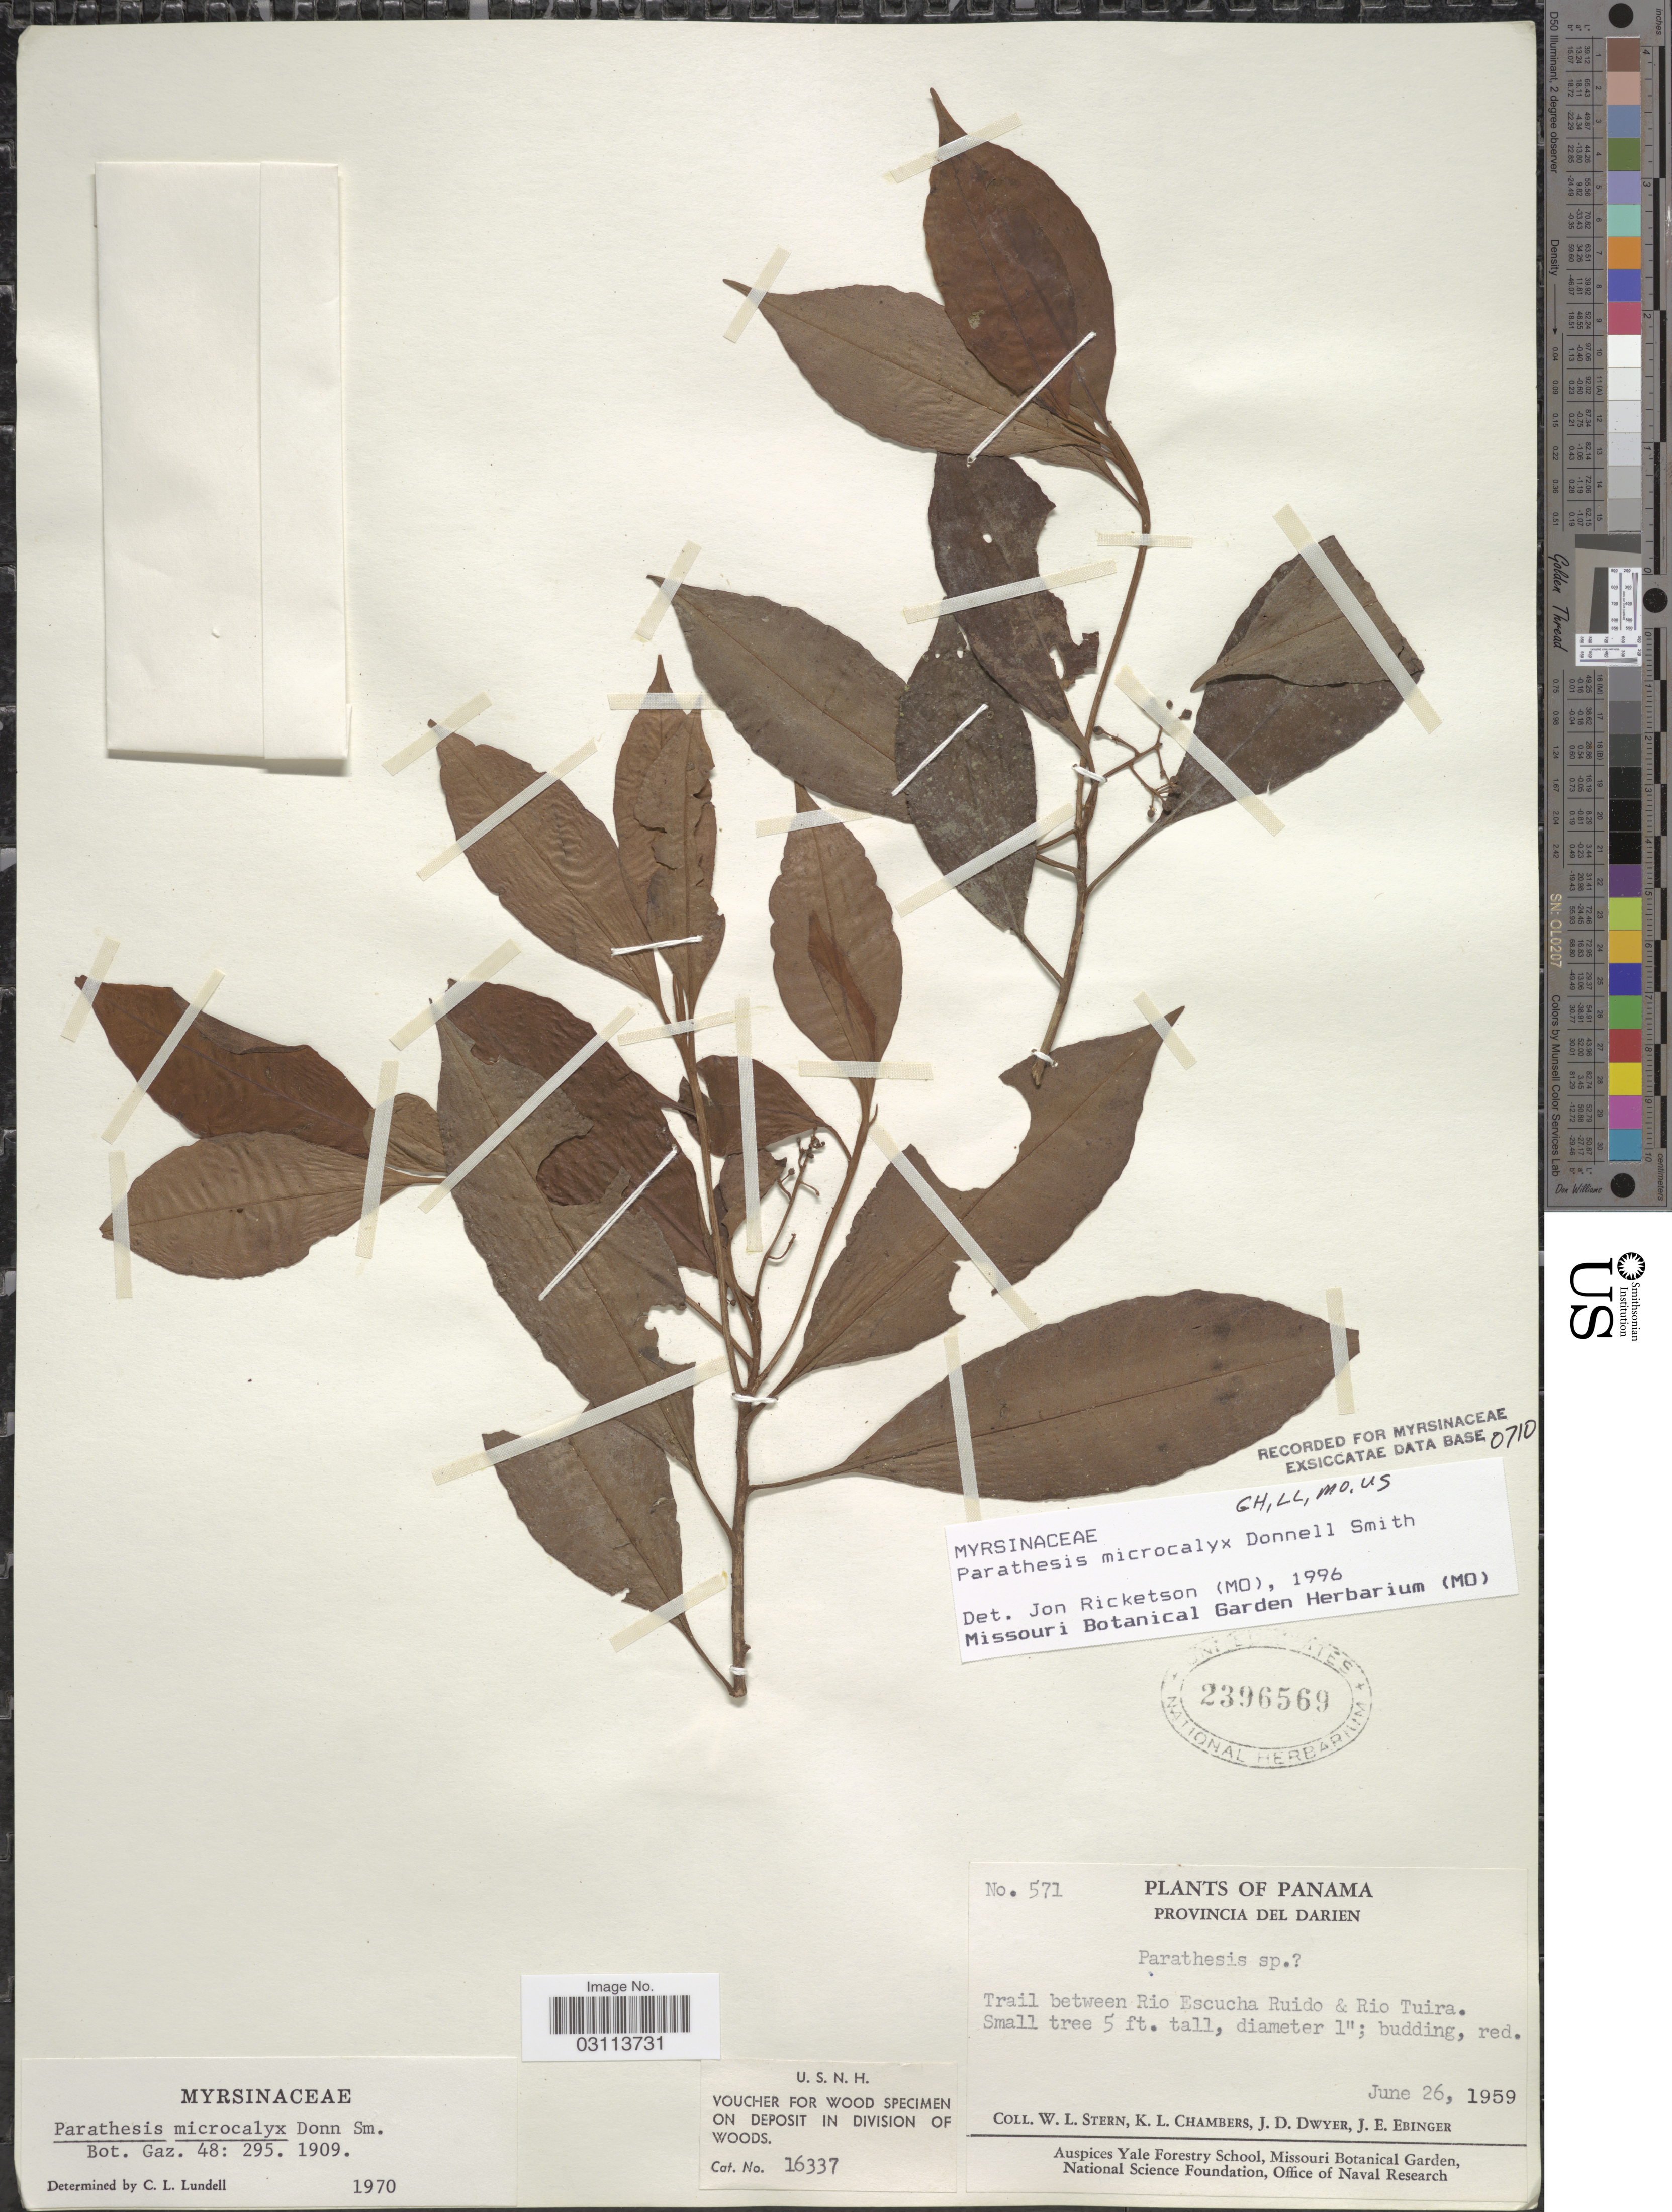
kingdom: Plantae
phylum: Tracheophyta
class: Magnoliopsida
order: Ericales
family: Primulaceae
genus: Parathesis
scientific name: Parathesis microcalyx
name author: Donn. Sm.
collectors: W. L. Stern, K. Chambers, J. D. Dwyer & J. Ebinger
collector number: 571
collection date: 1959-06-26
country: Panama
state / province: Darién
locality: Trail between Rio Escucha Ruido & Rio Tuira.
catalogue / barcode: US 2396569